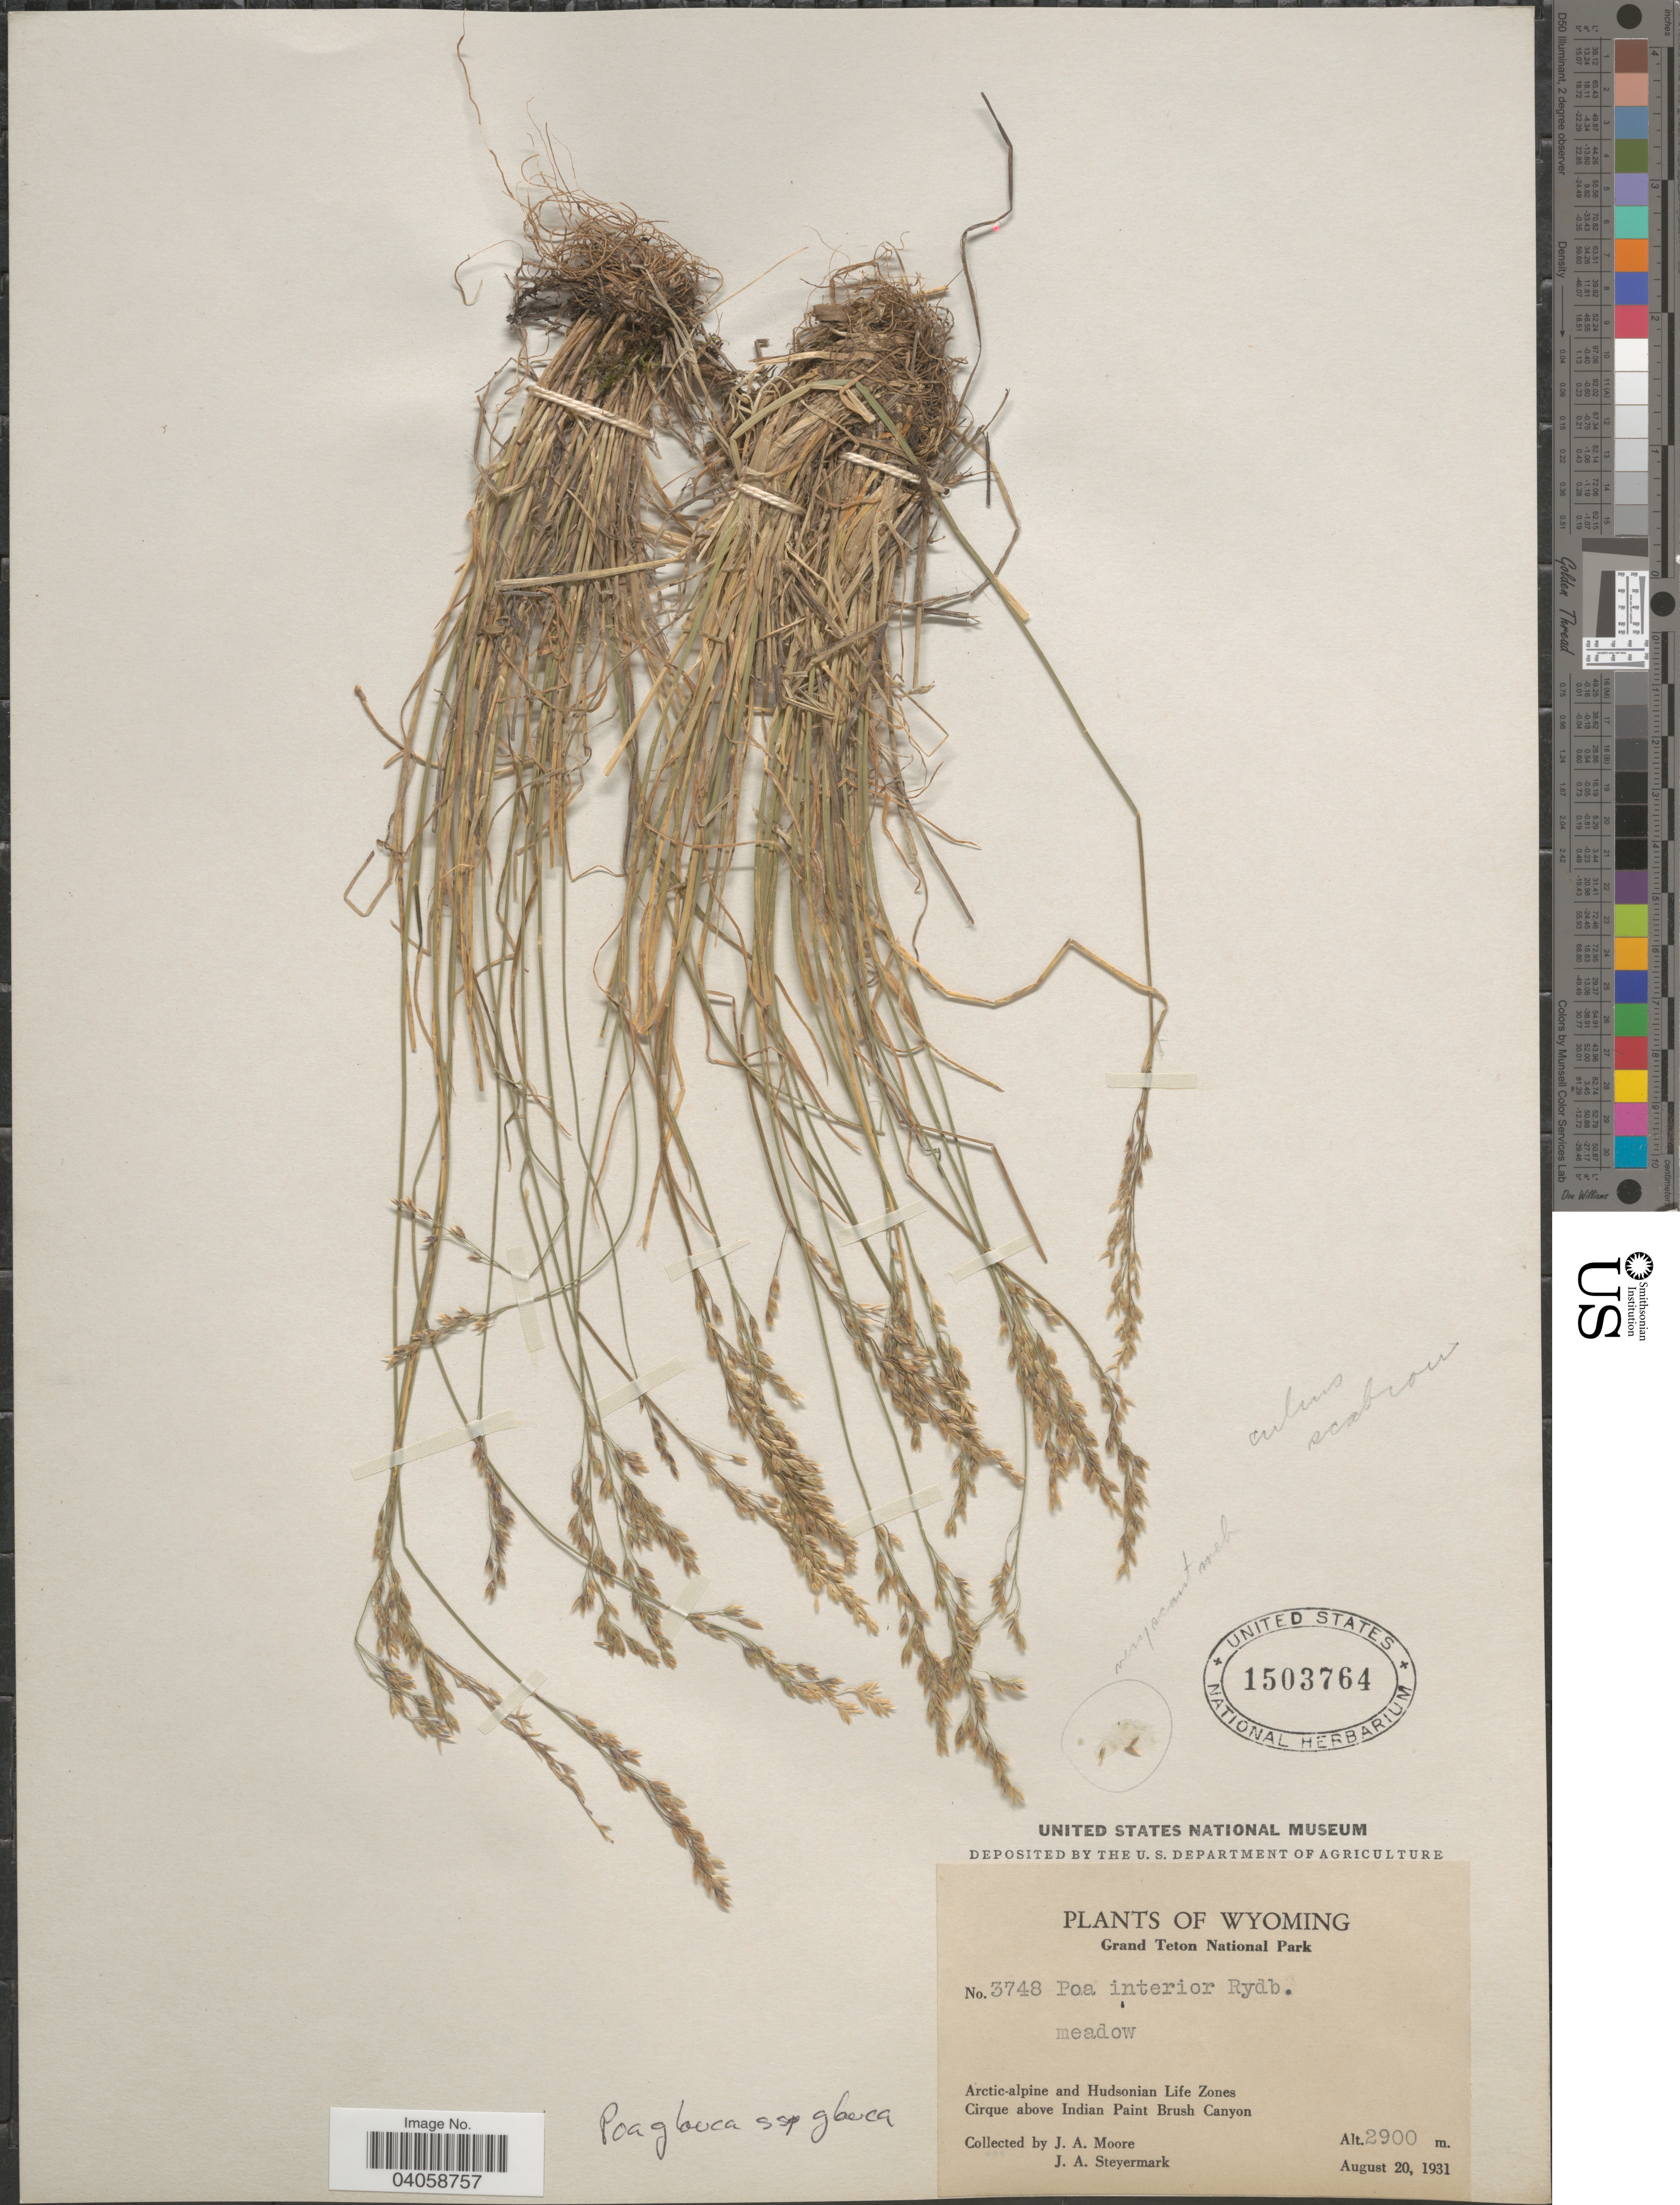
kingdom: Plantae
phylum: Tracheophyta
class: Liliopsida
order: Poales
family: Poaceae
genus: Poa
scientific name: Poa glauca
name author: Vahl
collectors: J. A. Moore & J. Steyermark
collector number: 3748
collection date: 1931-08-20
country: United States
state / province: Wyoming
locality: Grand Teton National Park. Arctic-alpine and Hudsonian Life Zones. Cirque above Indian Paint Brush Canyon.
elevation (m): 2900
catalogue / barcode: US 1503764